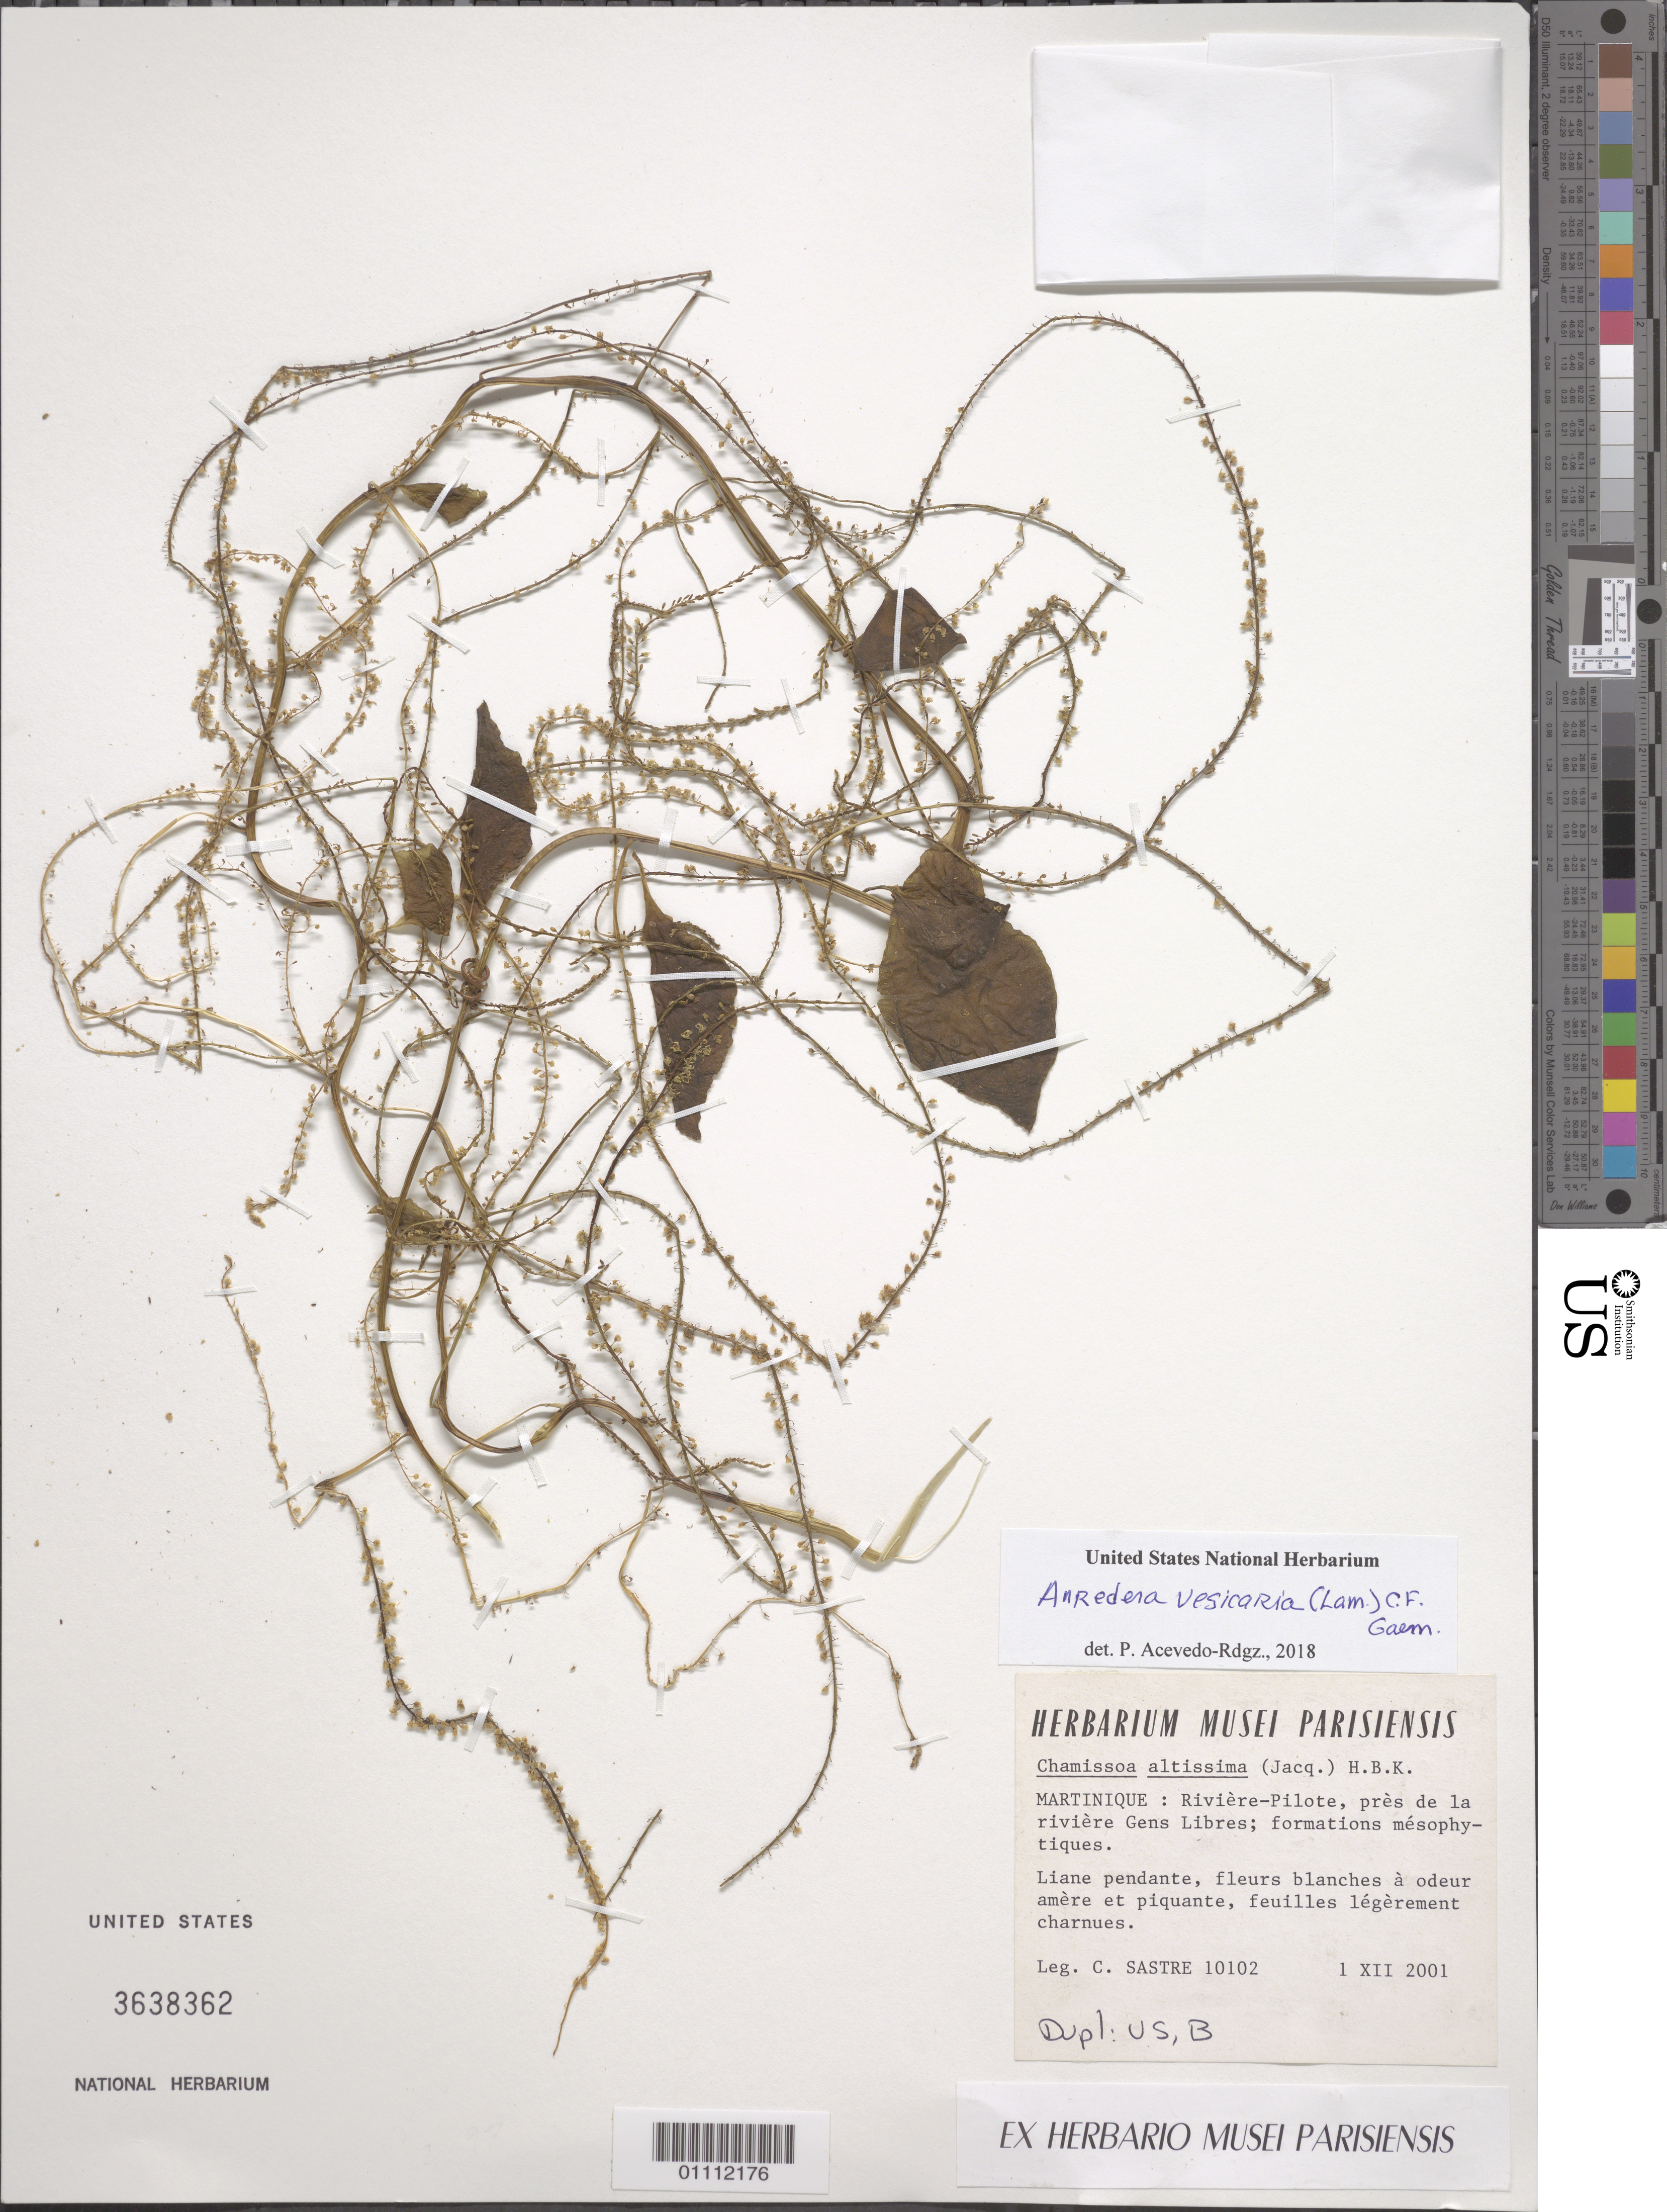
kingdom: Plantae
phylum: Tracheophyta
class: Magnoliopsida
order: Caryophyllales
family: Basellaceae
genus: Anredera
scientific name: Anredera vesicaria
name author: (Lam.) C.F. Gaertn.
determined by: Acevedo-Rodríguez, P., (BOT), Smithsonian Institution - National Museum of Natural History (UNITED STATES)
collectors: C. H. L. Sastre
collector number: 10102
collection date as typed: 01 Dec 2001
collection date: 2001-12-01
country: Martinique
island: Martinique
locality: Rivière-Pilote, près de la rivière Gens Libres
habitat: Formations mésophytiques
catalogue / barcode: US 3638362